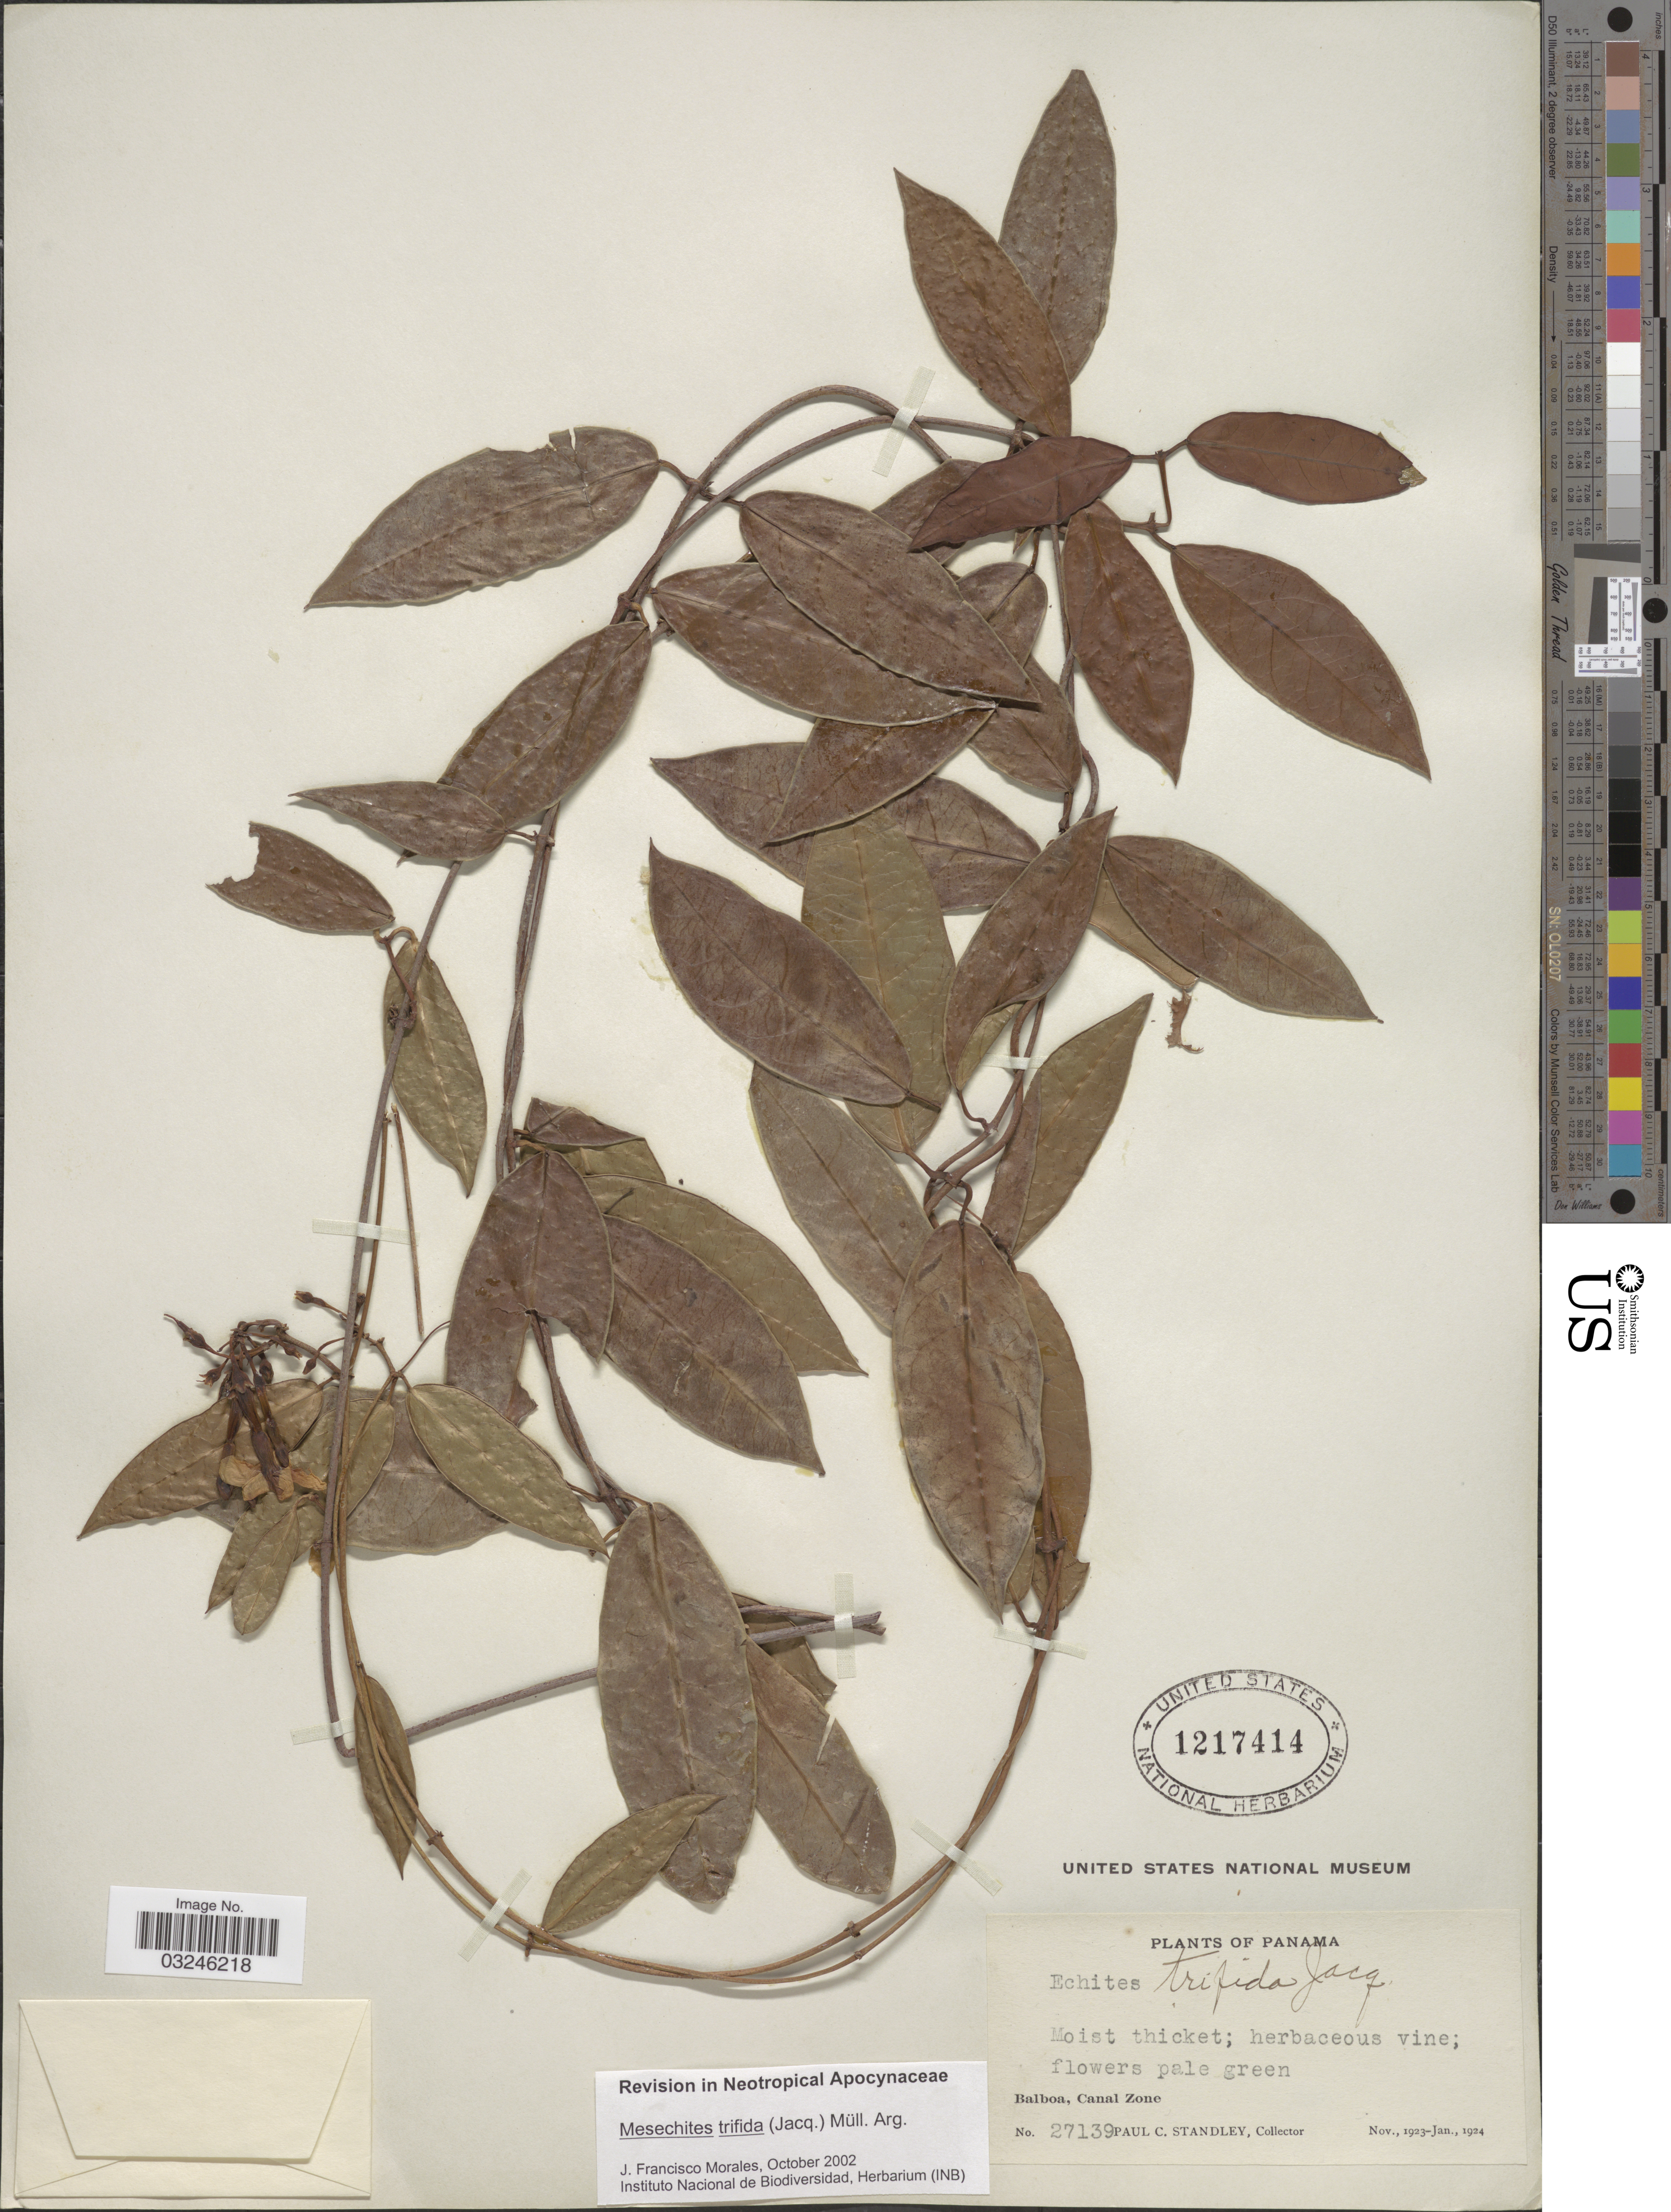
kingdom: Plantae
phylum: Tracheophyta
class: Magnoliopsida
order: Gentianales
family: Apocynaceae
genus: Mesechites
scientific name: Mesechites trifidus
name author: (Jacq.) Müll. Arg.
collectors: P. C. Standley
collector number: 27139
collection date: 1923-11/1924-01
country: Panama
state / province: Colón / Panamá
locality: Balboa, Canal Zone.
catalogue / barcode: US 1217414